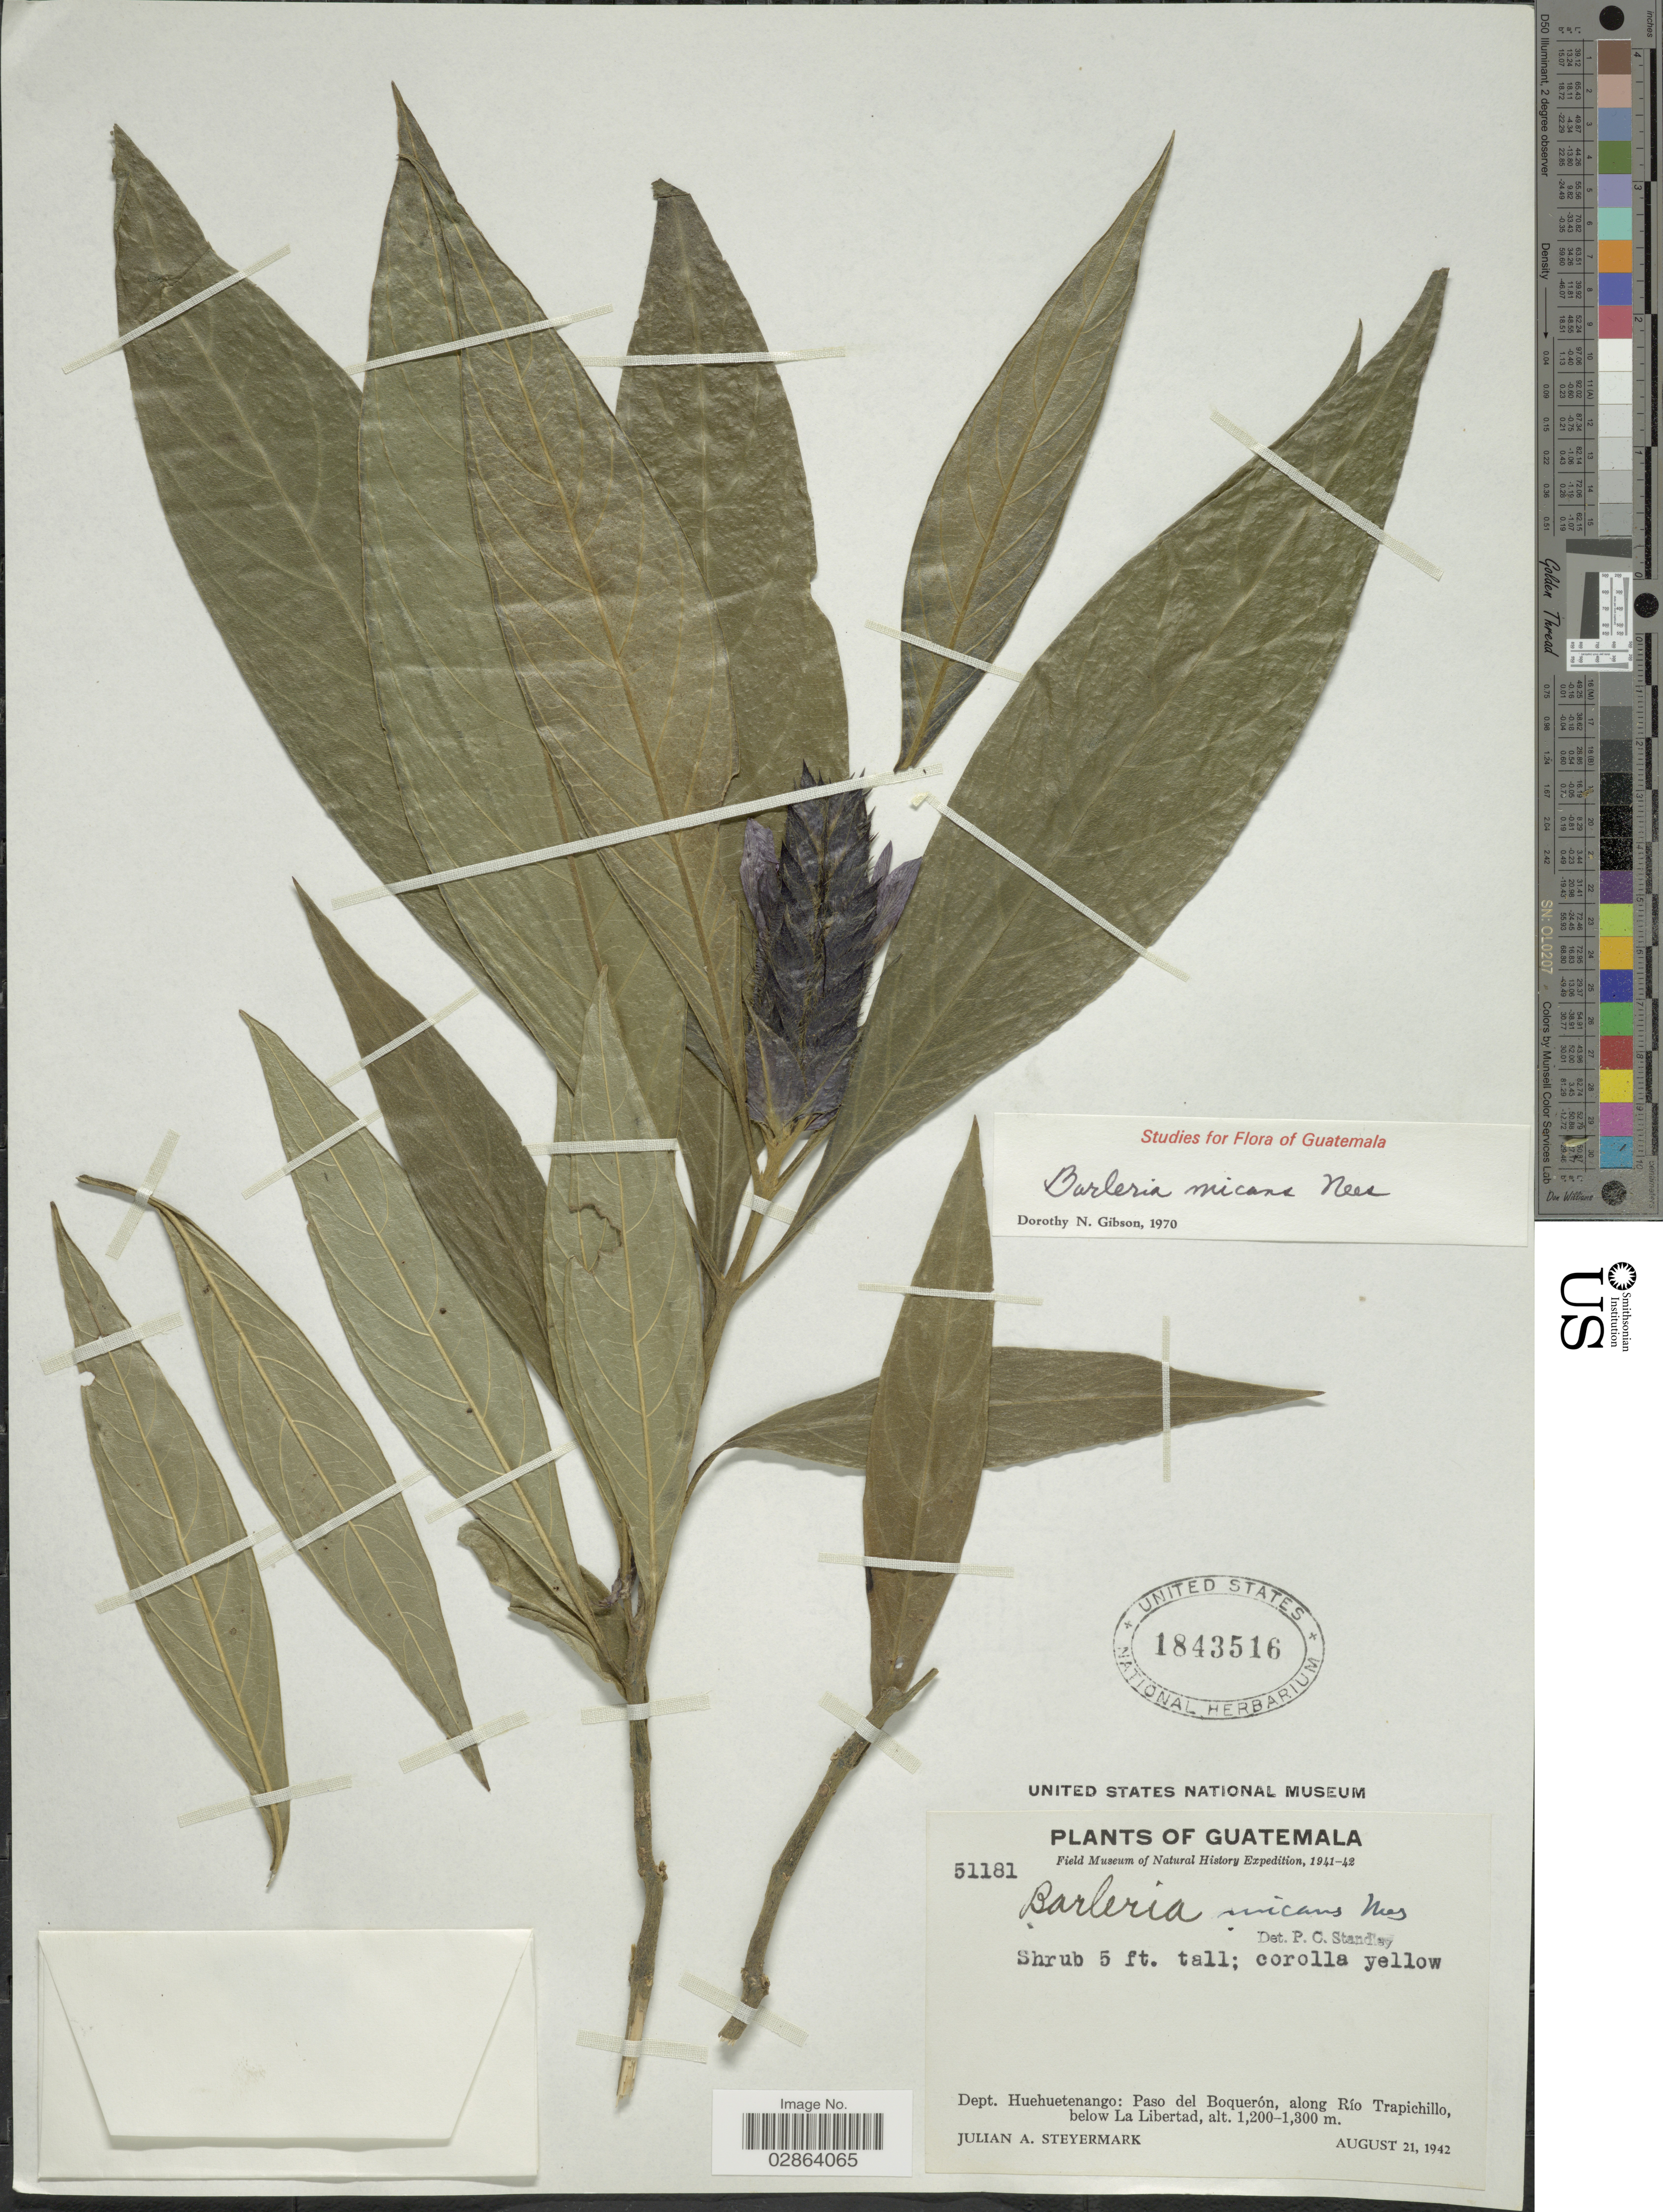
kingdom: Plantae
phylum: Tracheophyta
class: Magnoliopsida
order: Lamiales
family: Acanthaceae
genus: Barleria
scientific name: Barleria oenotheroides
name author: Dum. Cours.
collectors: J. Steyermark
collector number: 51181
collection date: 1942-08-21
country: Guatemala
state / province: Huehuetenango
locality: Dept. Huehuetenango: Paso del Boquerón, along Río Trapichillo, below La Libertad.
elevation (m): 1200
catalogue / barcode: US 1843516